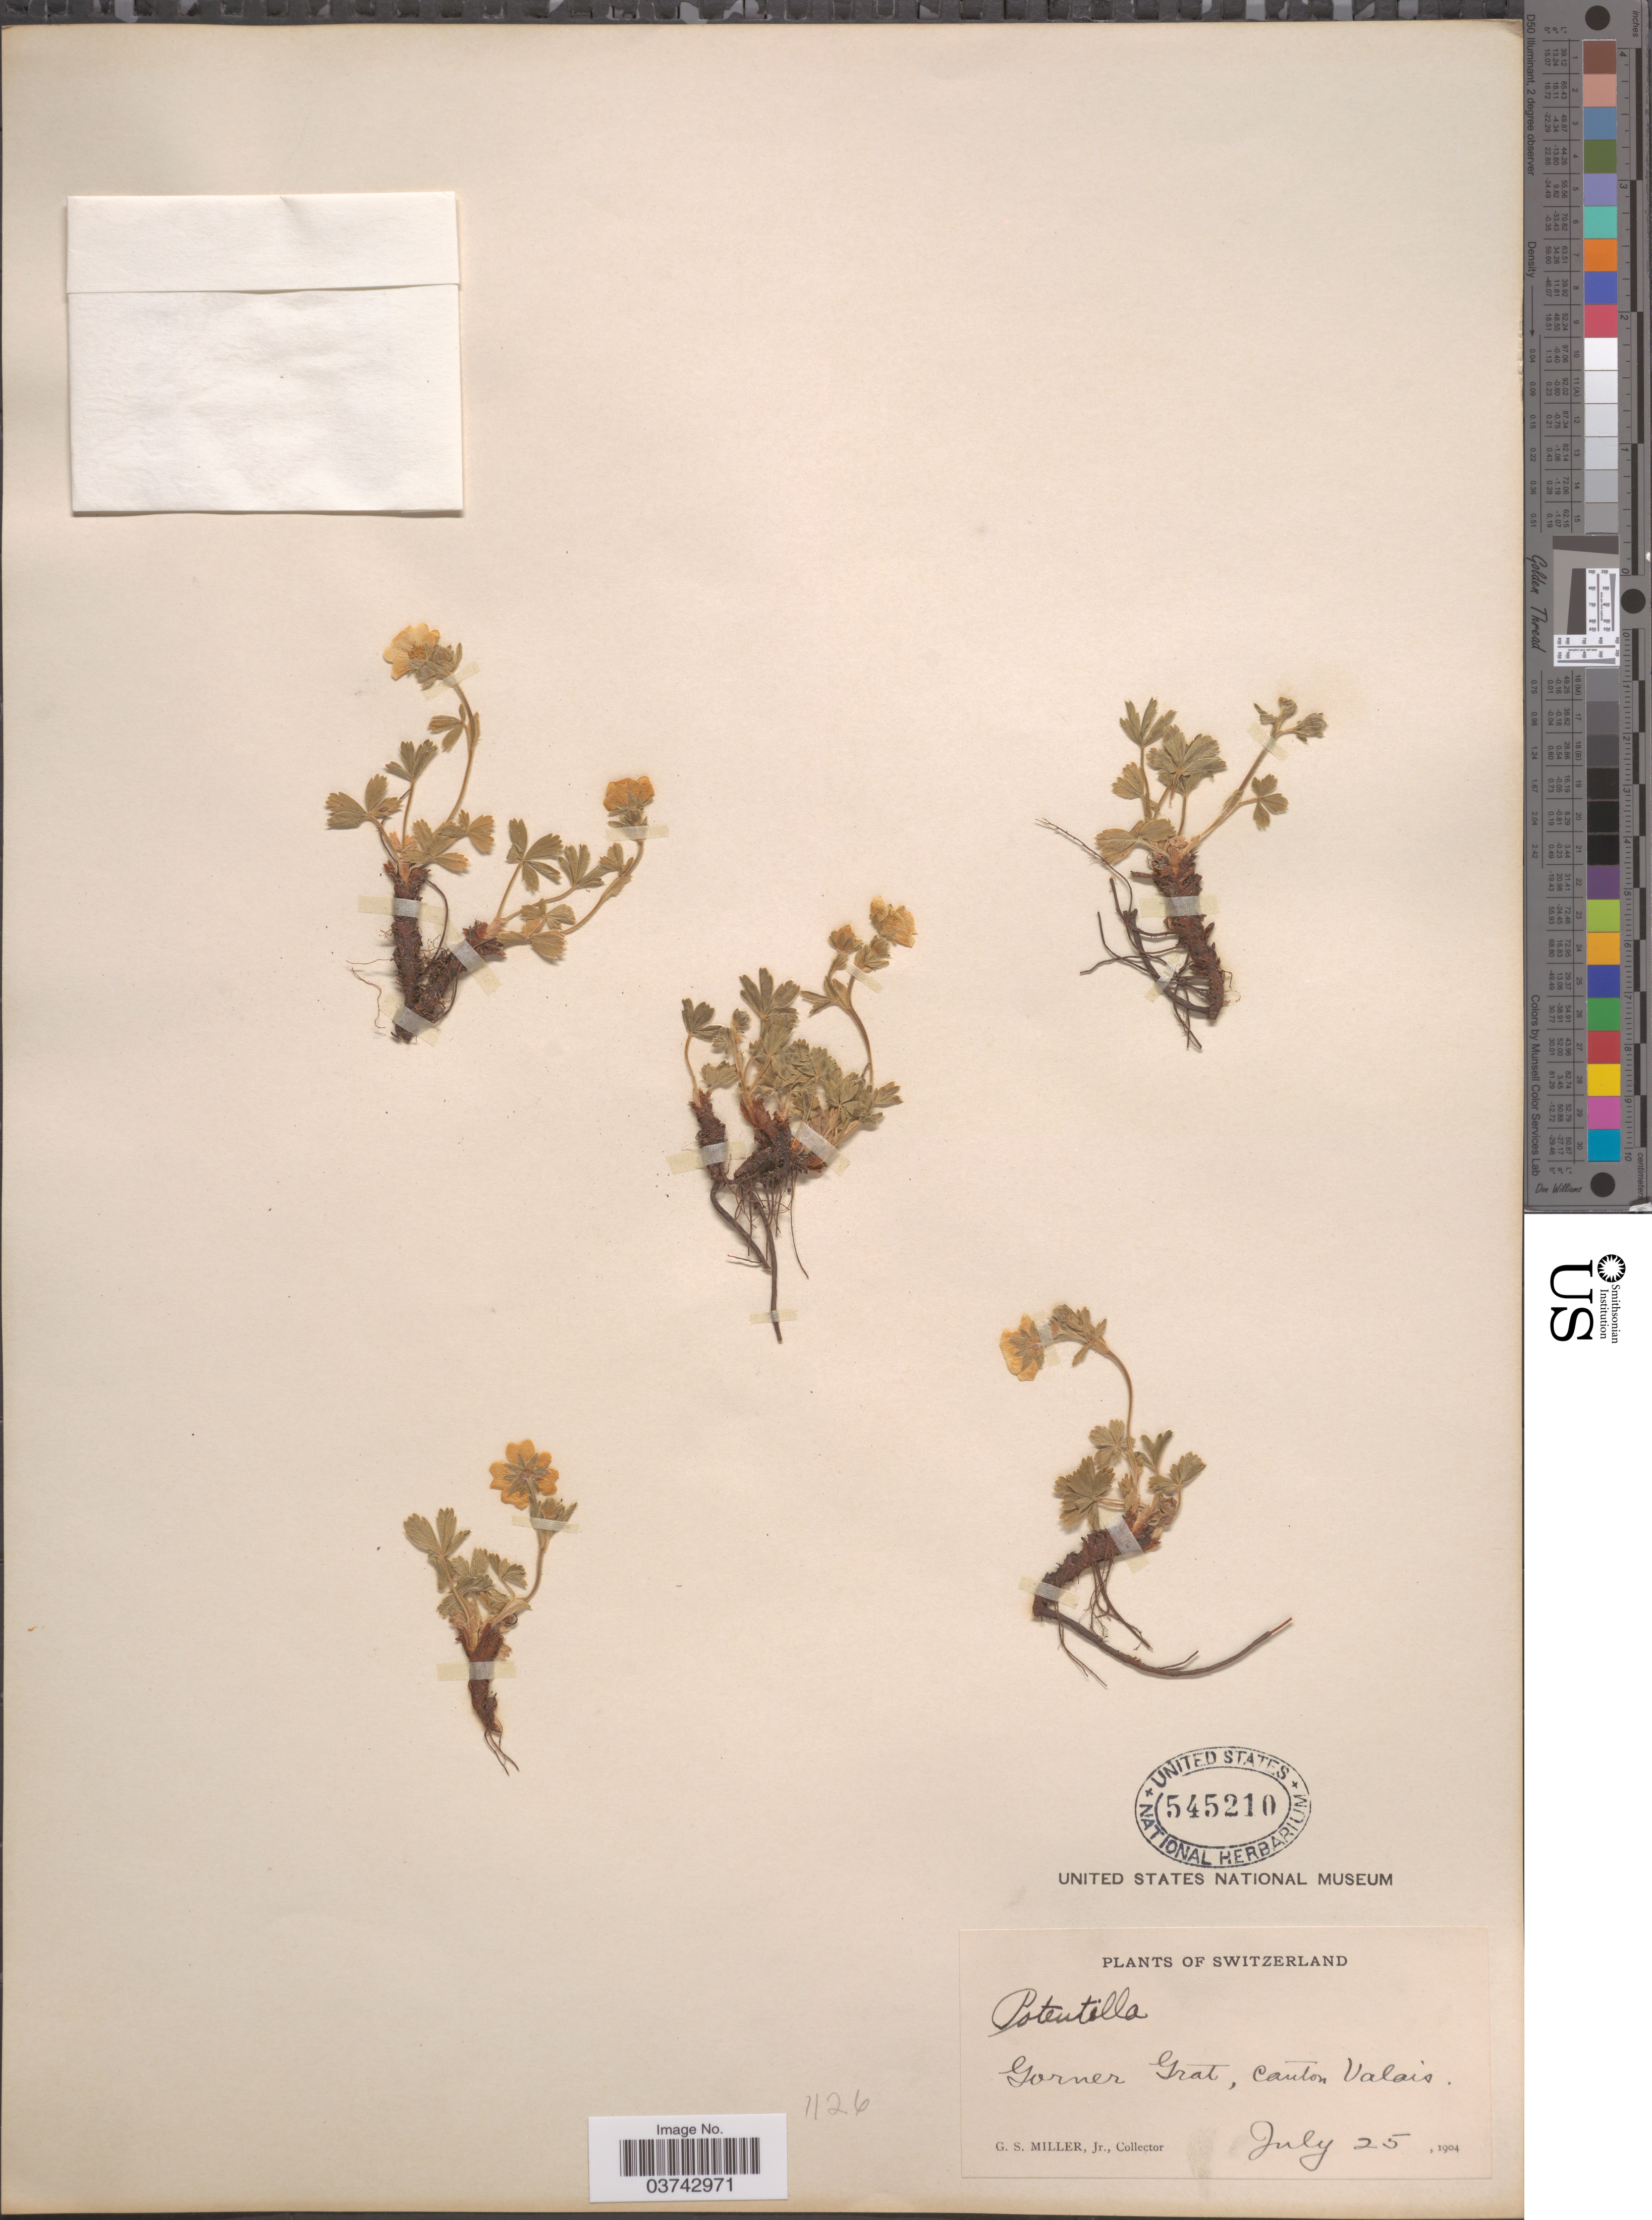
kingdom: Plantae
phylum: Tracheophyta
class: Magnoliopsida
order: Rosales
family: Rosaceae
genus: Potentilla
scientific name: Potentilla sp.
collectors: G. S. Miller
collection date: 1904-07-25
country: Switzerland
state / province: Valais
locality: Gorner Grat, canton Valais.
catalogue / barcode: US 545210